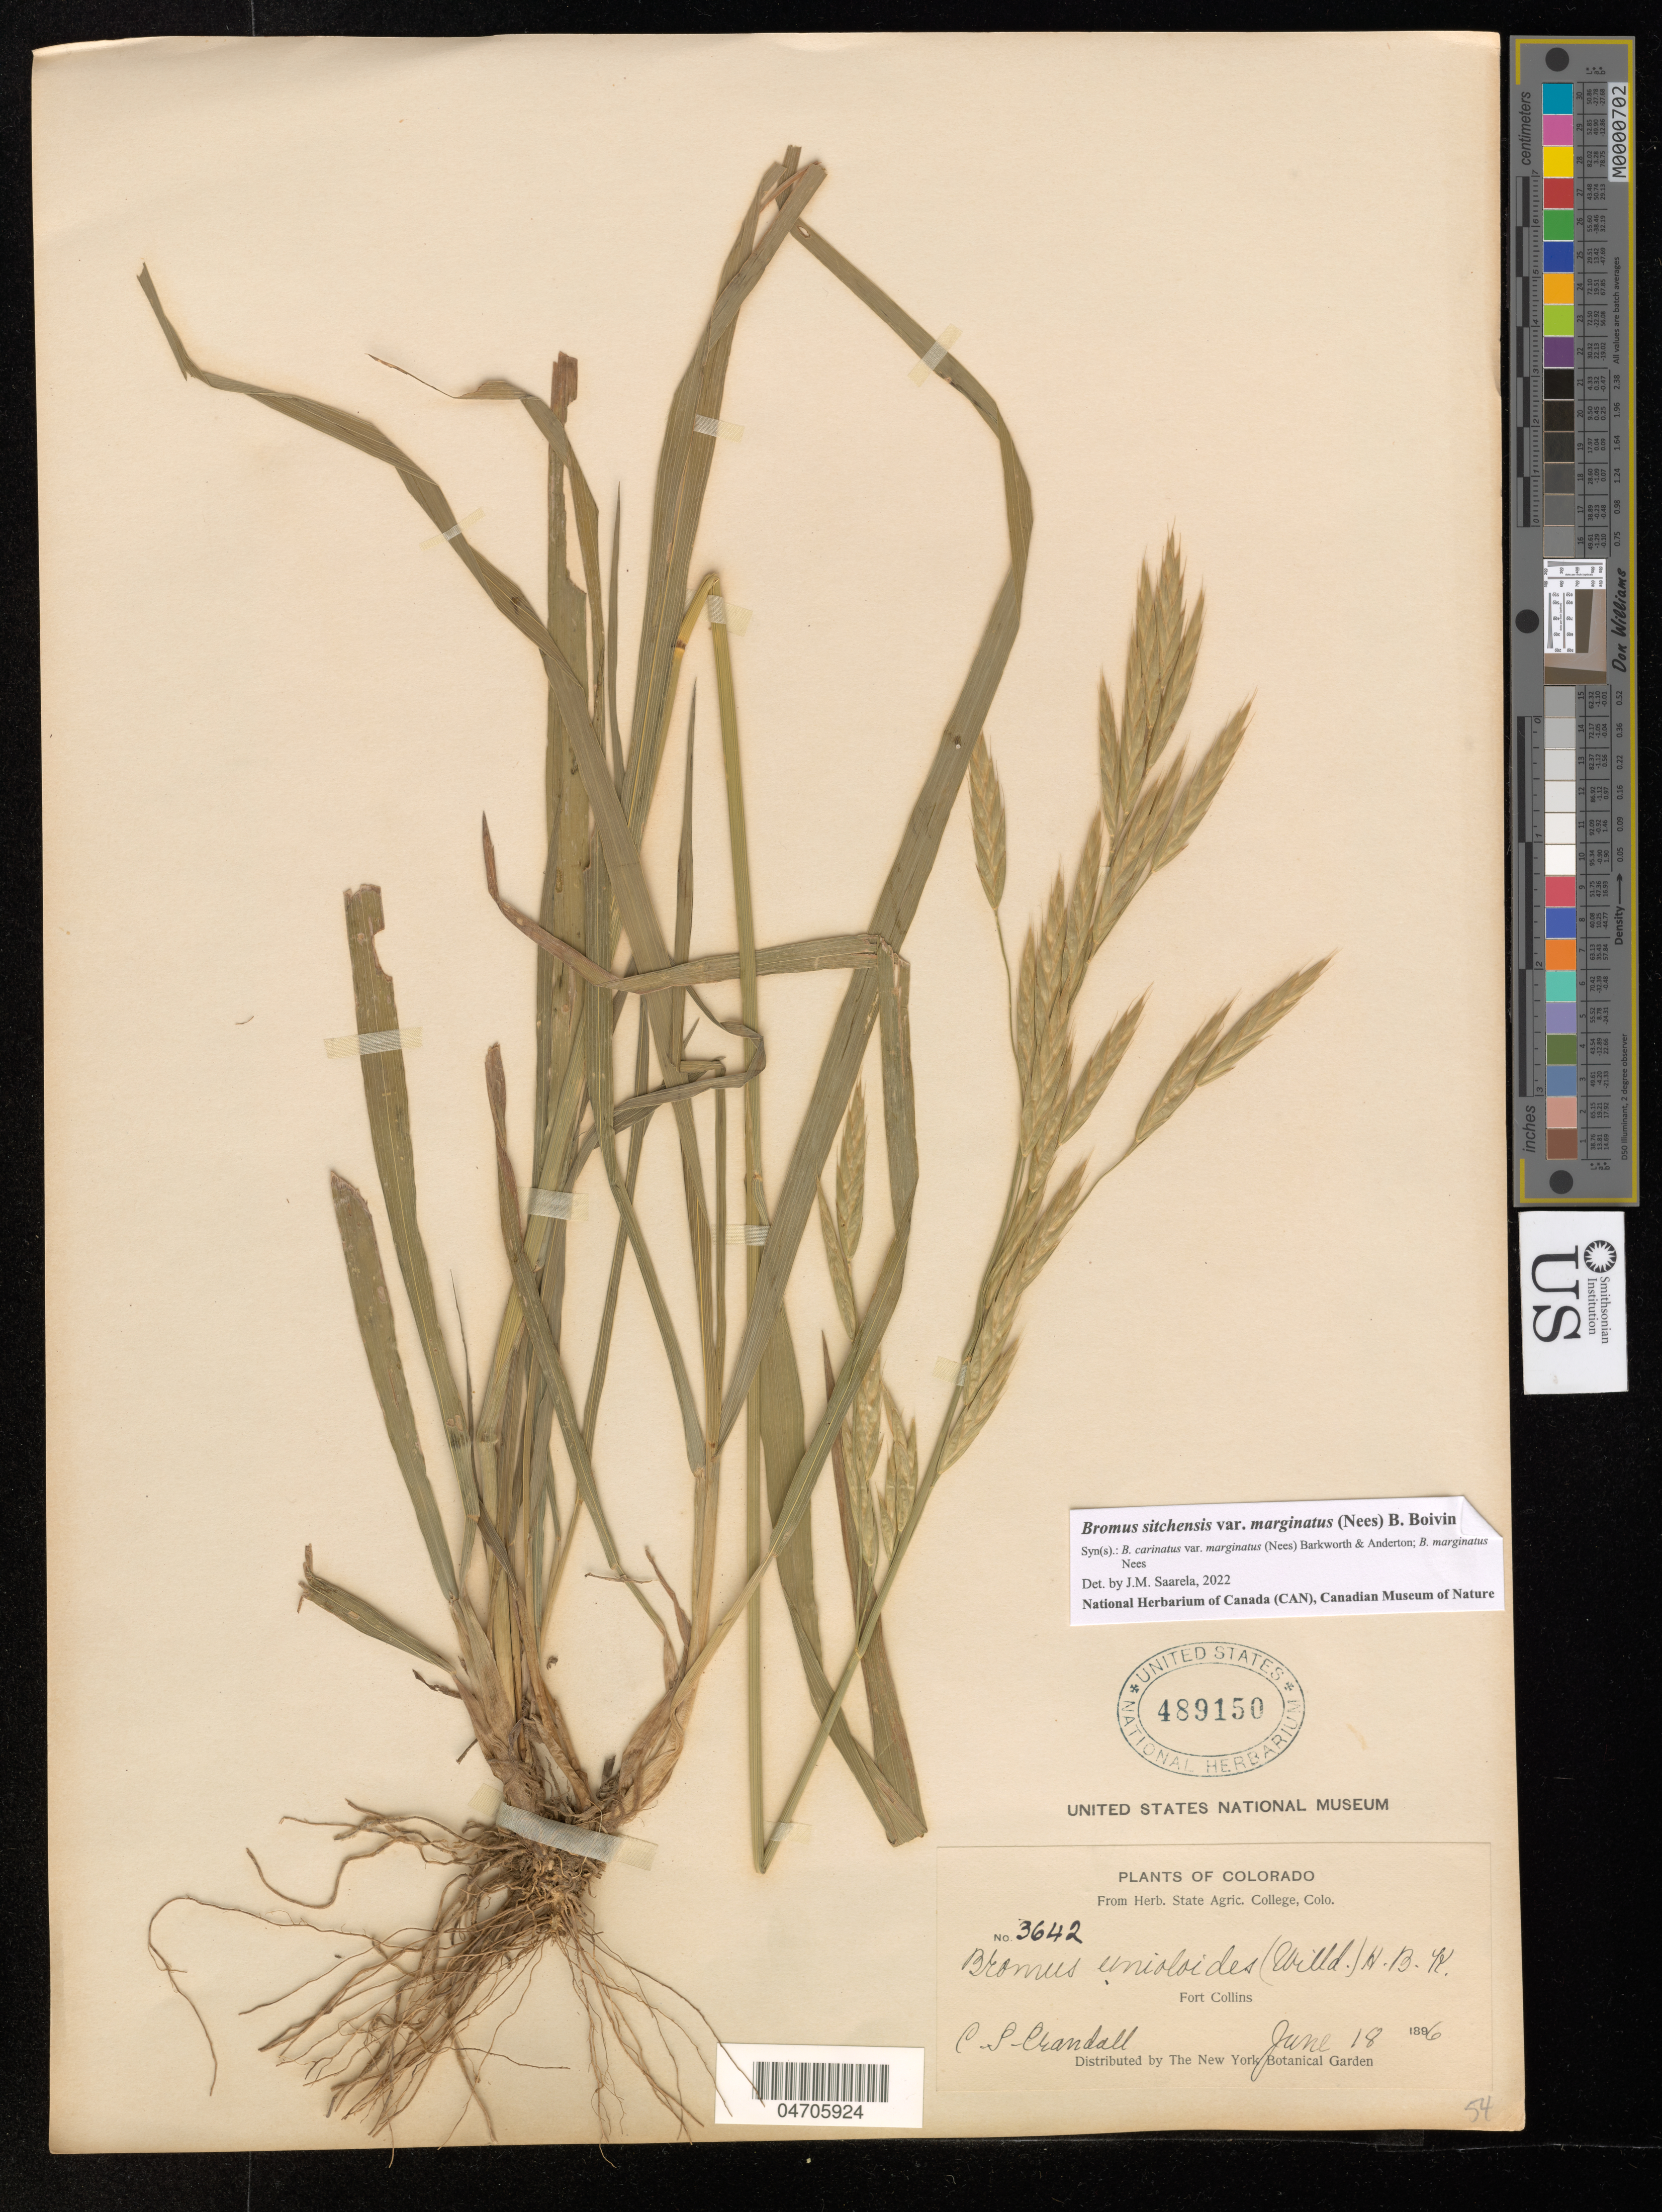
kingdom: Plantae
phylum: Tracheophyta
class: Liliopsida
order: Poales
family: Poaceae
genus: Bromus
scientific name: Bromus sitchensis var. polyanthus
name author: (Scribn. ex Shear) R.E. Brainerd & Otting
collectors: C. Crandall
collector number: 3642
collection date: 1896-06-18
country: United States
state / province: Colorado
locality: Fort Collins.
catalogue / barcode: US 489150